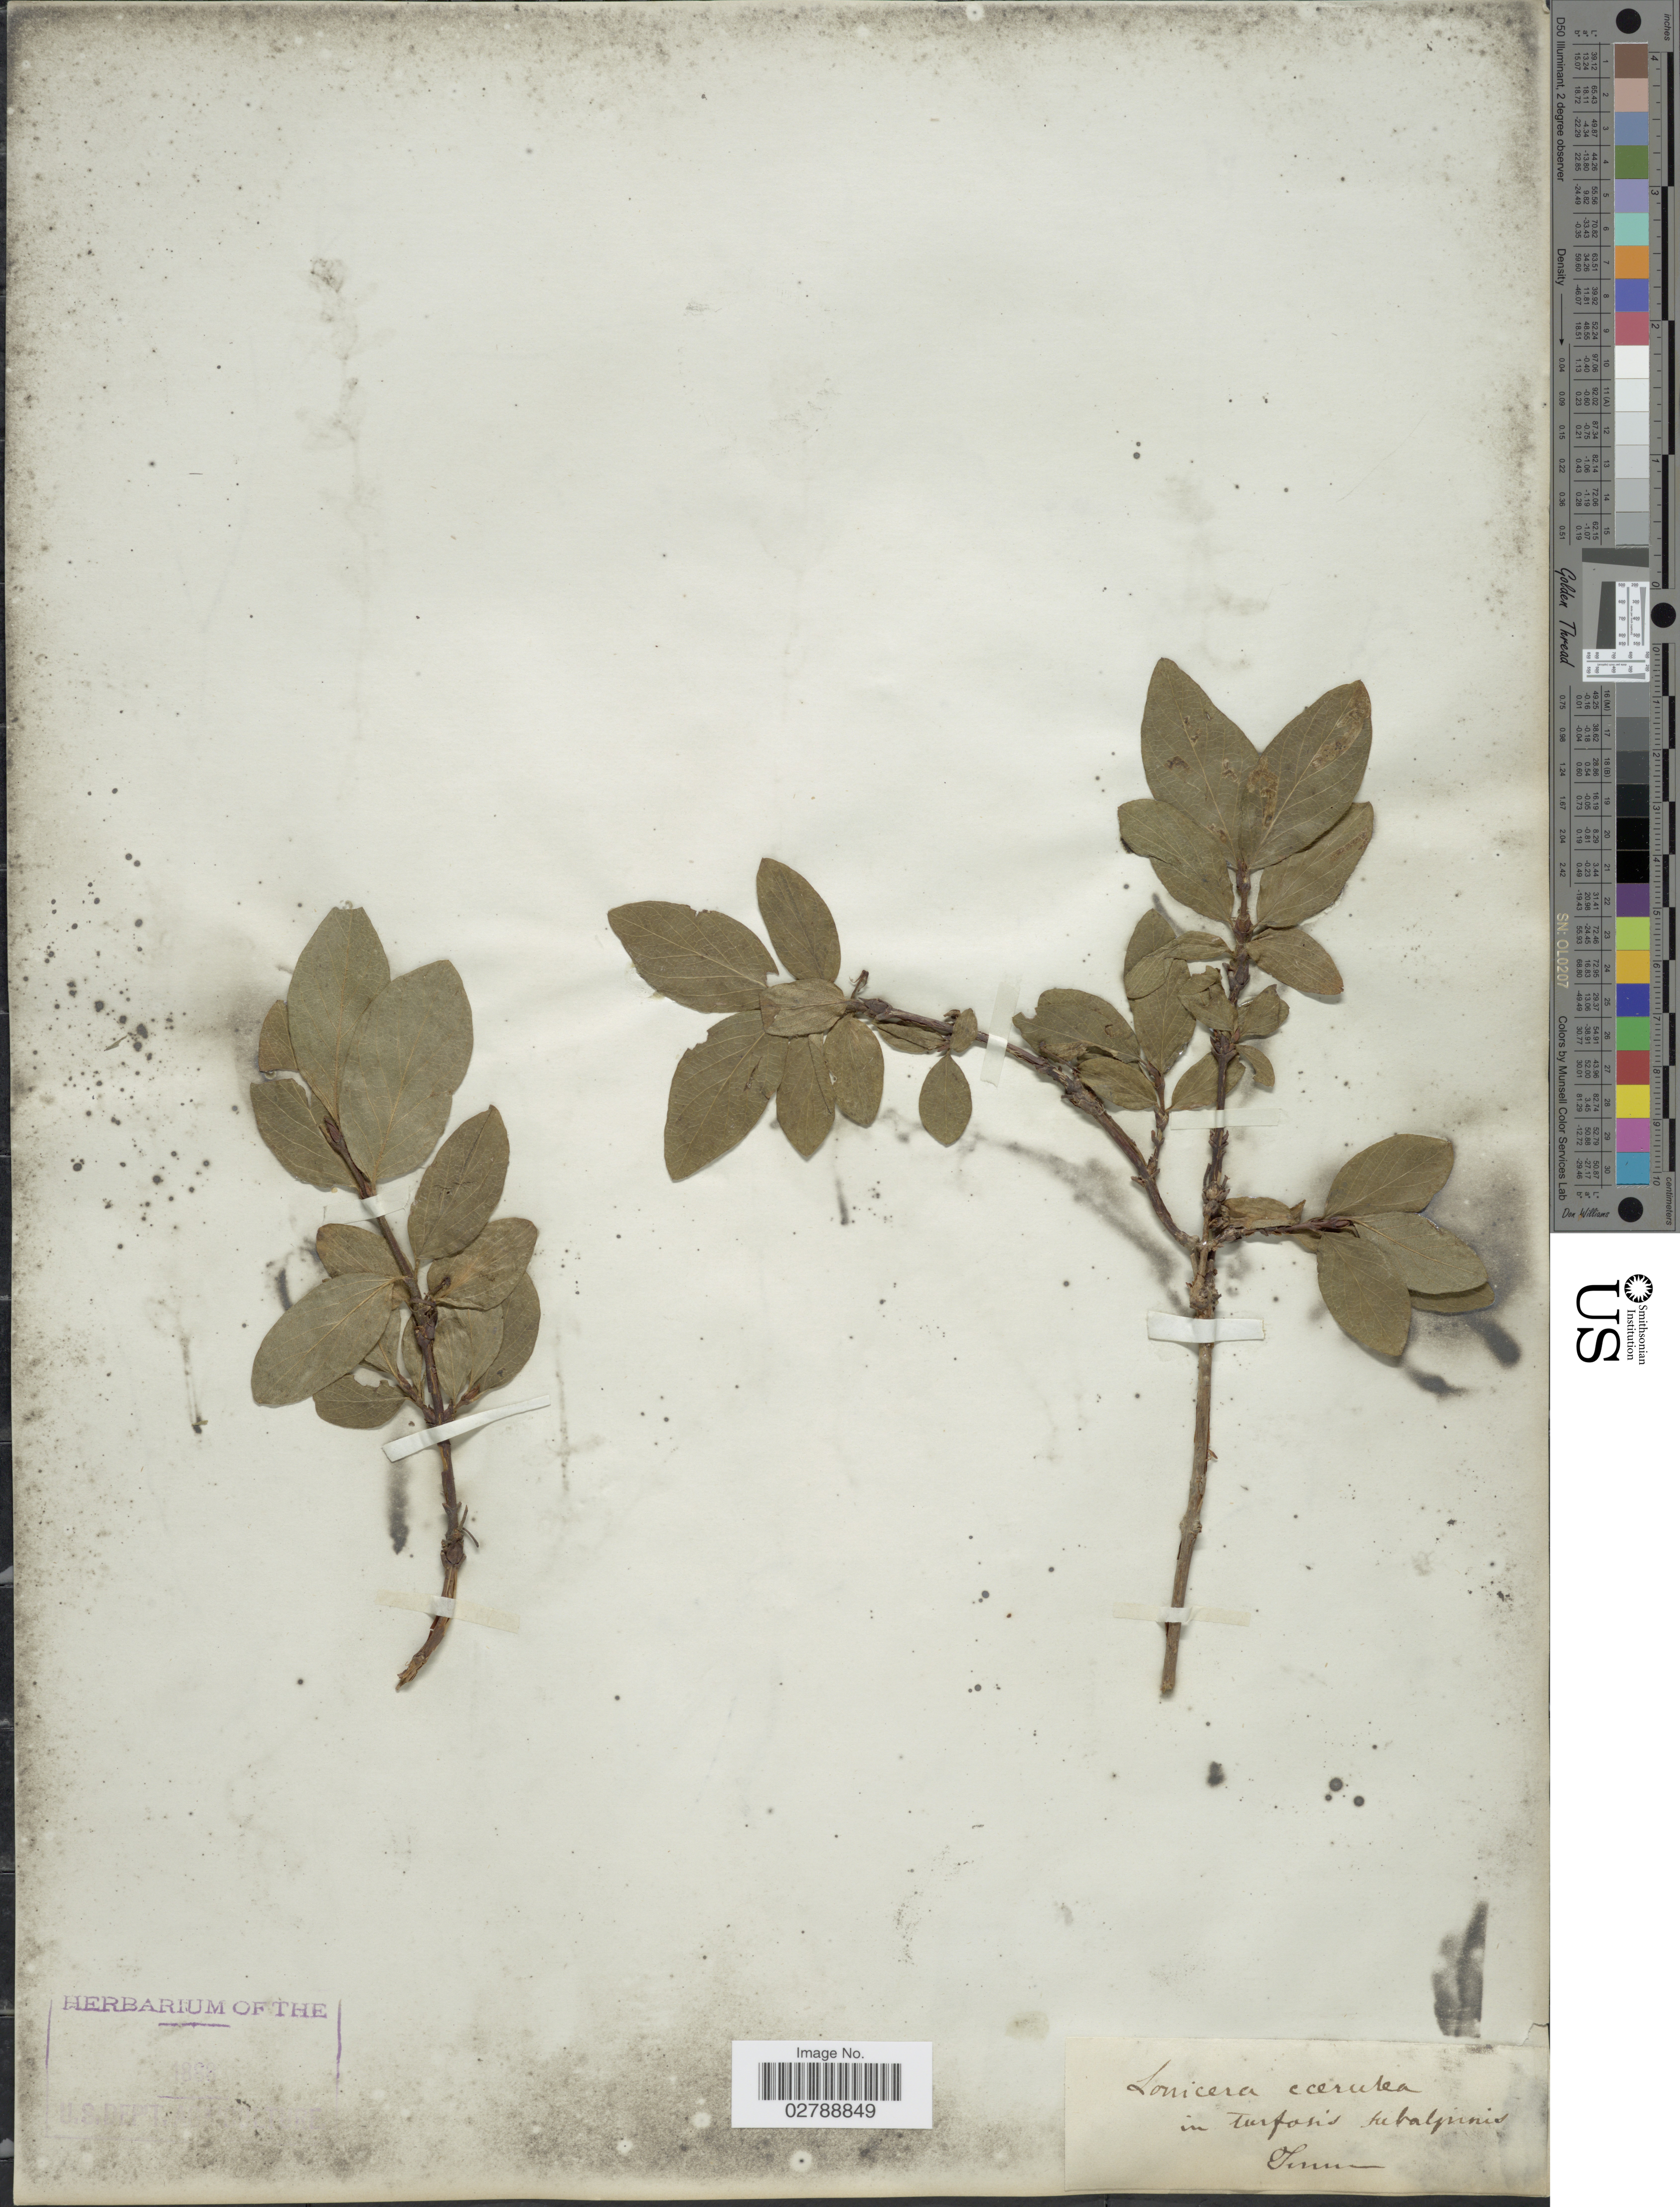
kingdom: Plantae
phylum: Tracheophyta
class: Magnoliopsida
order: Dipsacales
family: Caprifoliaceae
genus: Lonicera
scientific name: Lonicera caerulea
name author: L.